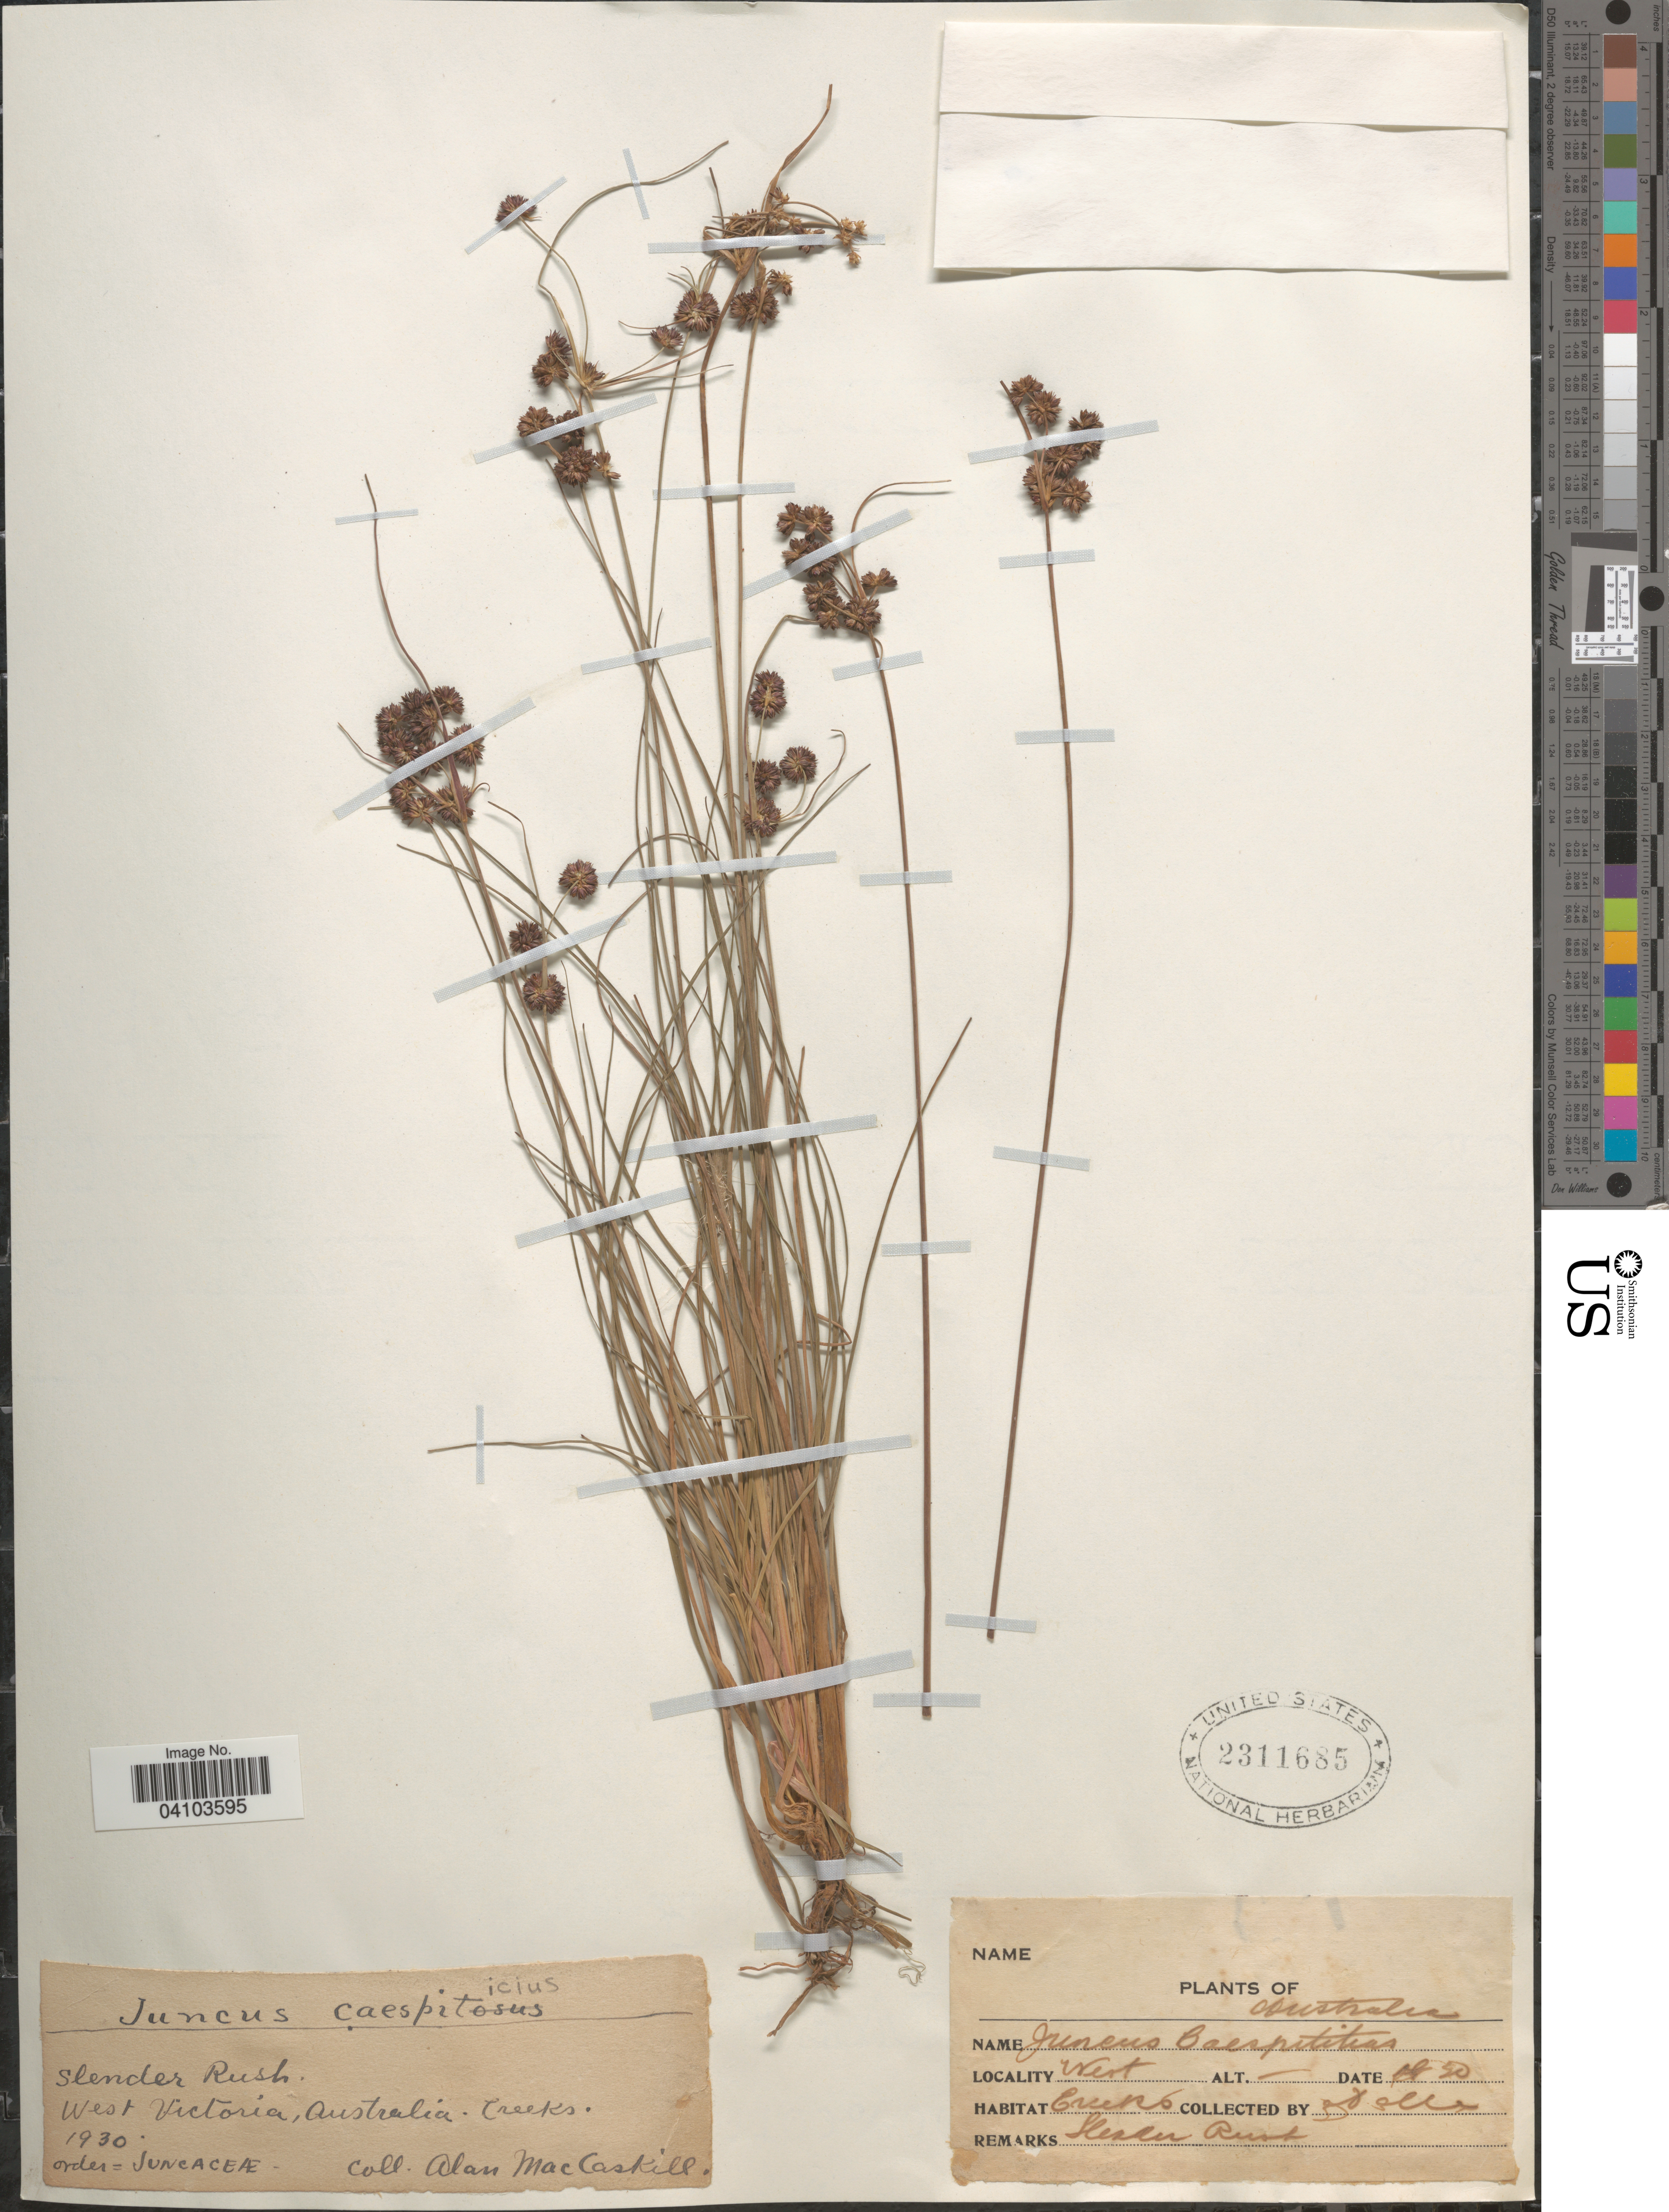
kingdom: Plantae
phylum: Tracheophyta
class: Liliopsida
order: Poales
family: Juncaceae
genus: Juncus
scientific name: Juncus caespiticius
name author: E. Mey.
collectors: A. MacCaskill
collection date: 1930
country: Australia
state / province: Victoria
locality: West Victoria.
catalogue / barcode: US 2311685